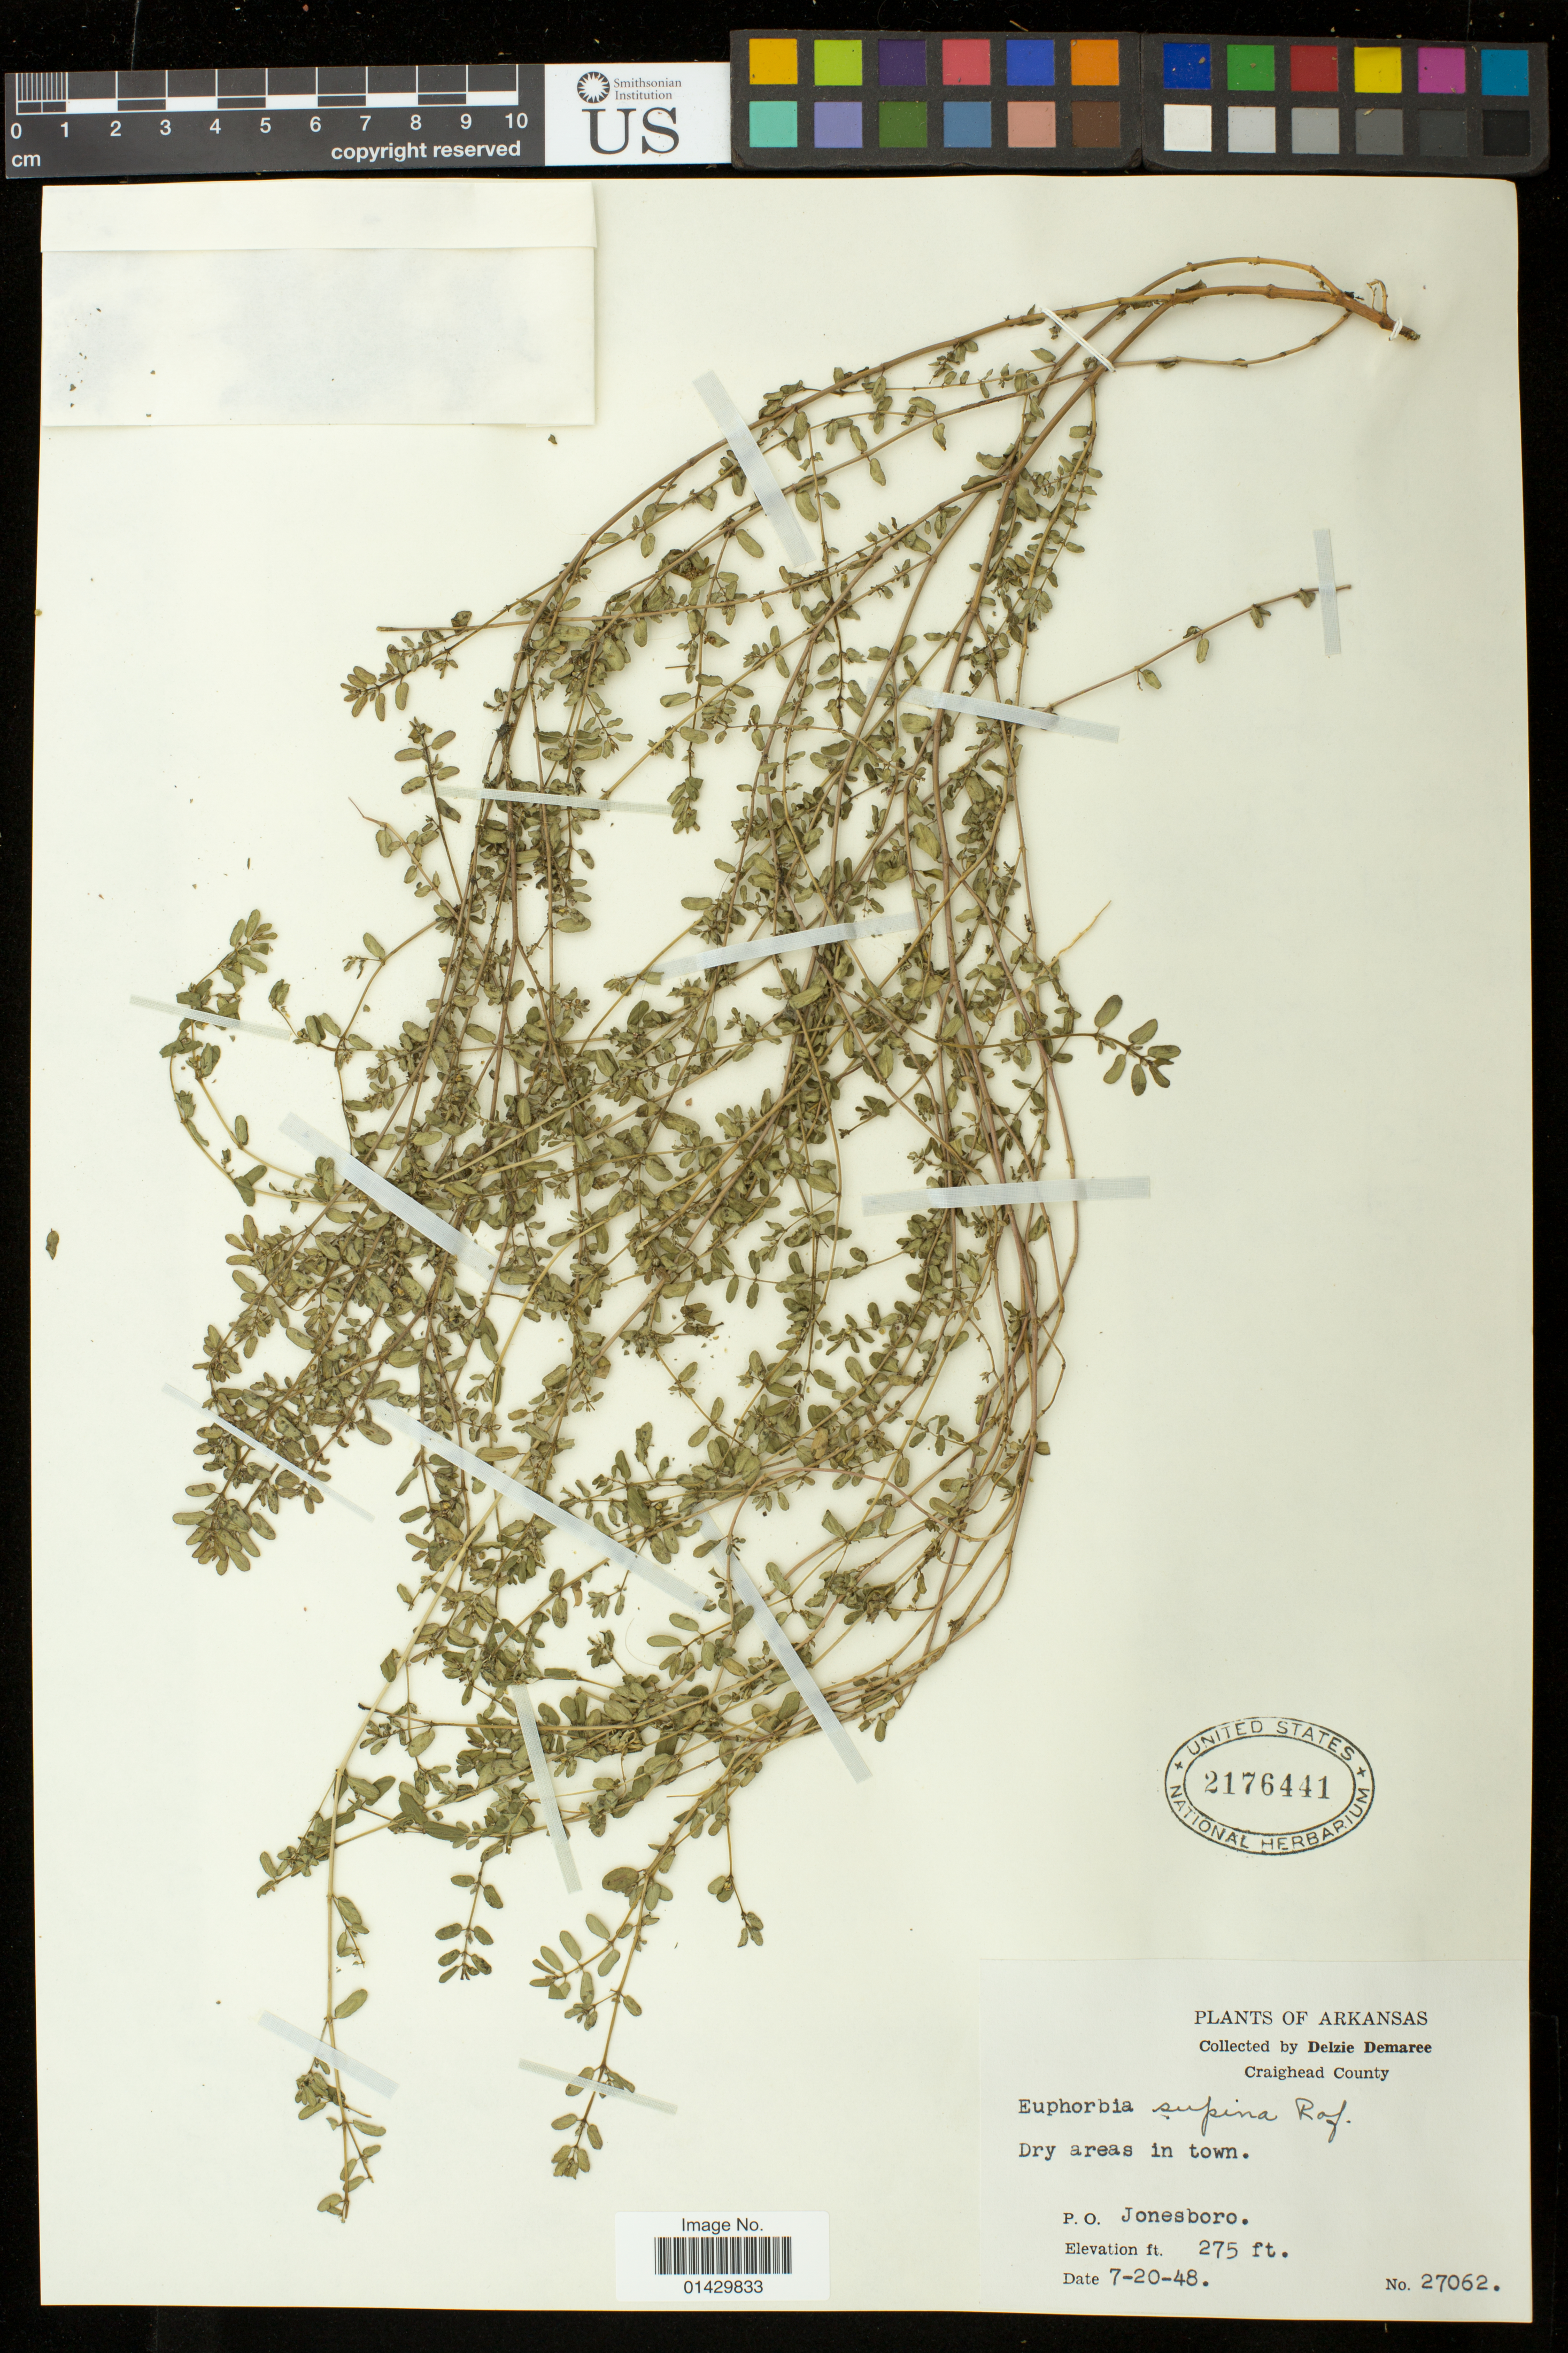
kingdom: Plantae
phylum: Tracheophyta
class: Magnoliopsida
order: Malpighiales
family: Euphorbiaceae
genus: Euphorbia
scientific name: Euphorbia maculata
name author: L.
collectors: D. Demaree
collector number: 27062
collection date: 1948-07-20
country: United States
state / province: Arkansas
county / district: Craighead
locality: Dry areas in town; P.O. Jonesboro.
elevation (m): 84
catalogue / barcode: US 2176441